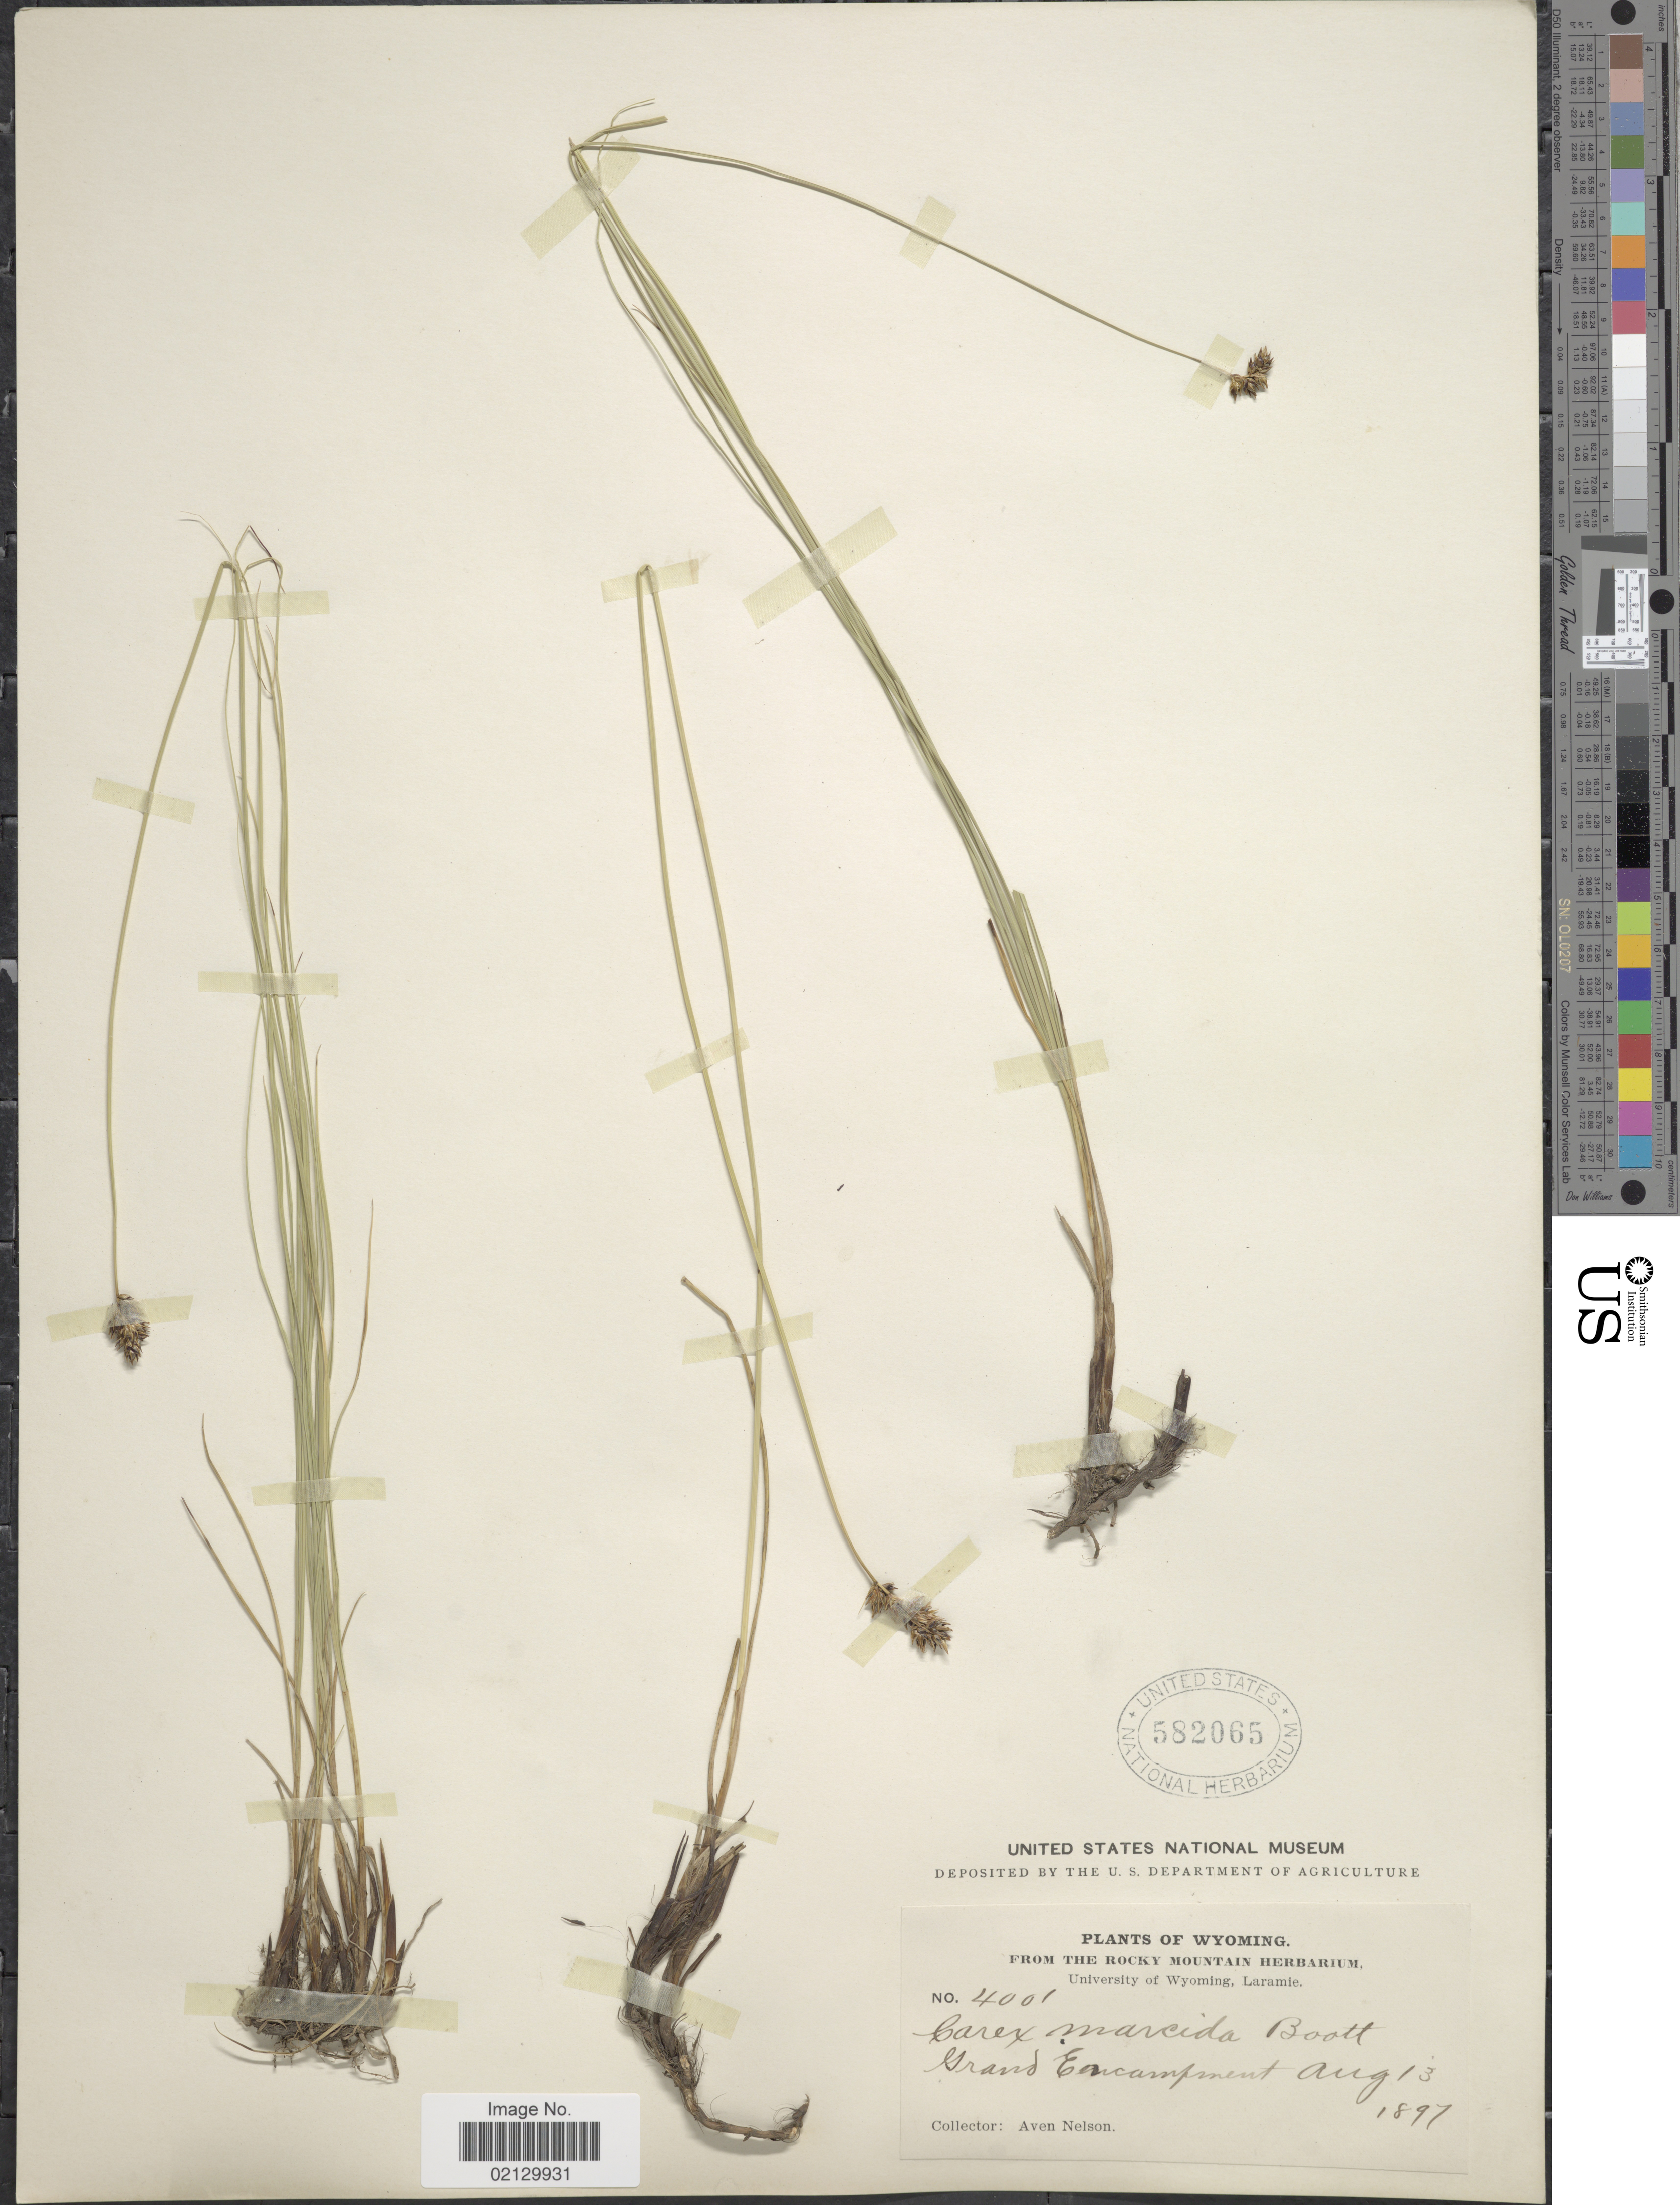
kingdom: Plantae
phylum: Tracheophyta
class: Liliopsida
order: Poales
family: Cyperaceae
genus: Carex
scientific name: Carex praegracilis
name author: W. Boott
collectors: A. Nelson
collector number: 4001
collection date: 1897-08-13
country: United States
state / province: Wyoming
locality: Grand Encampment.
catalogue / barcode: US 582065